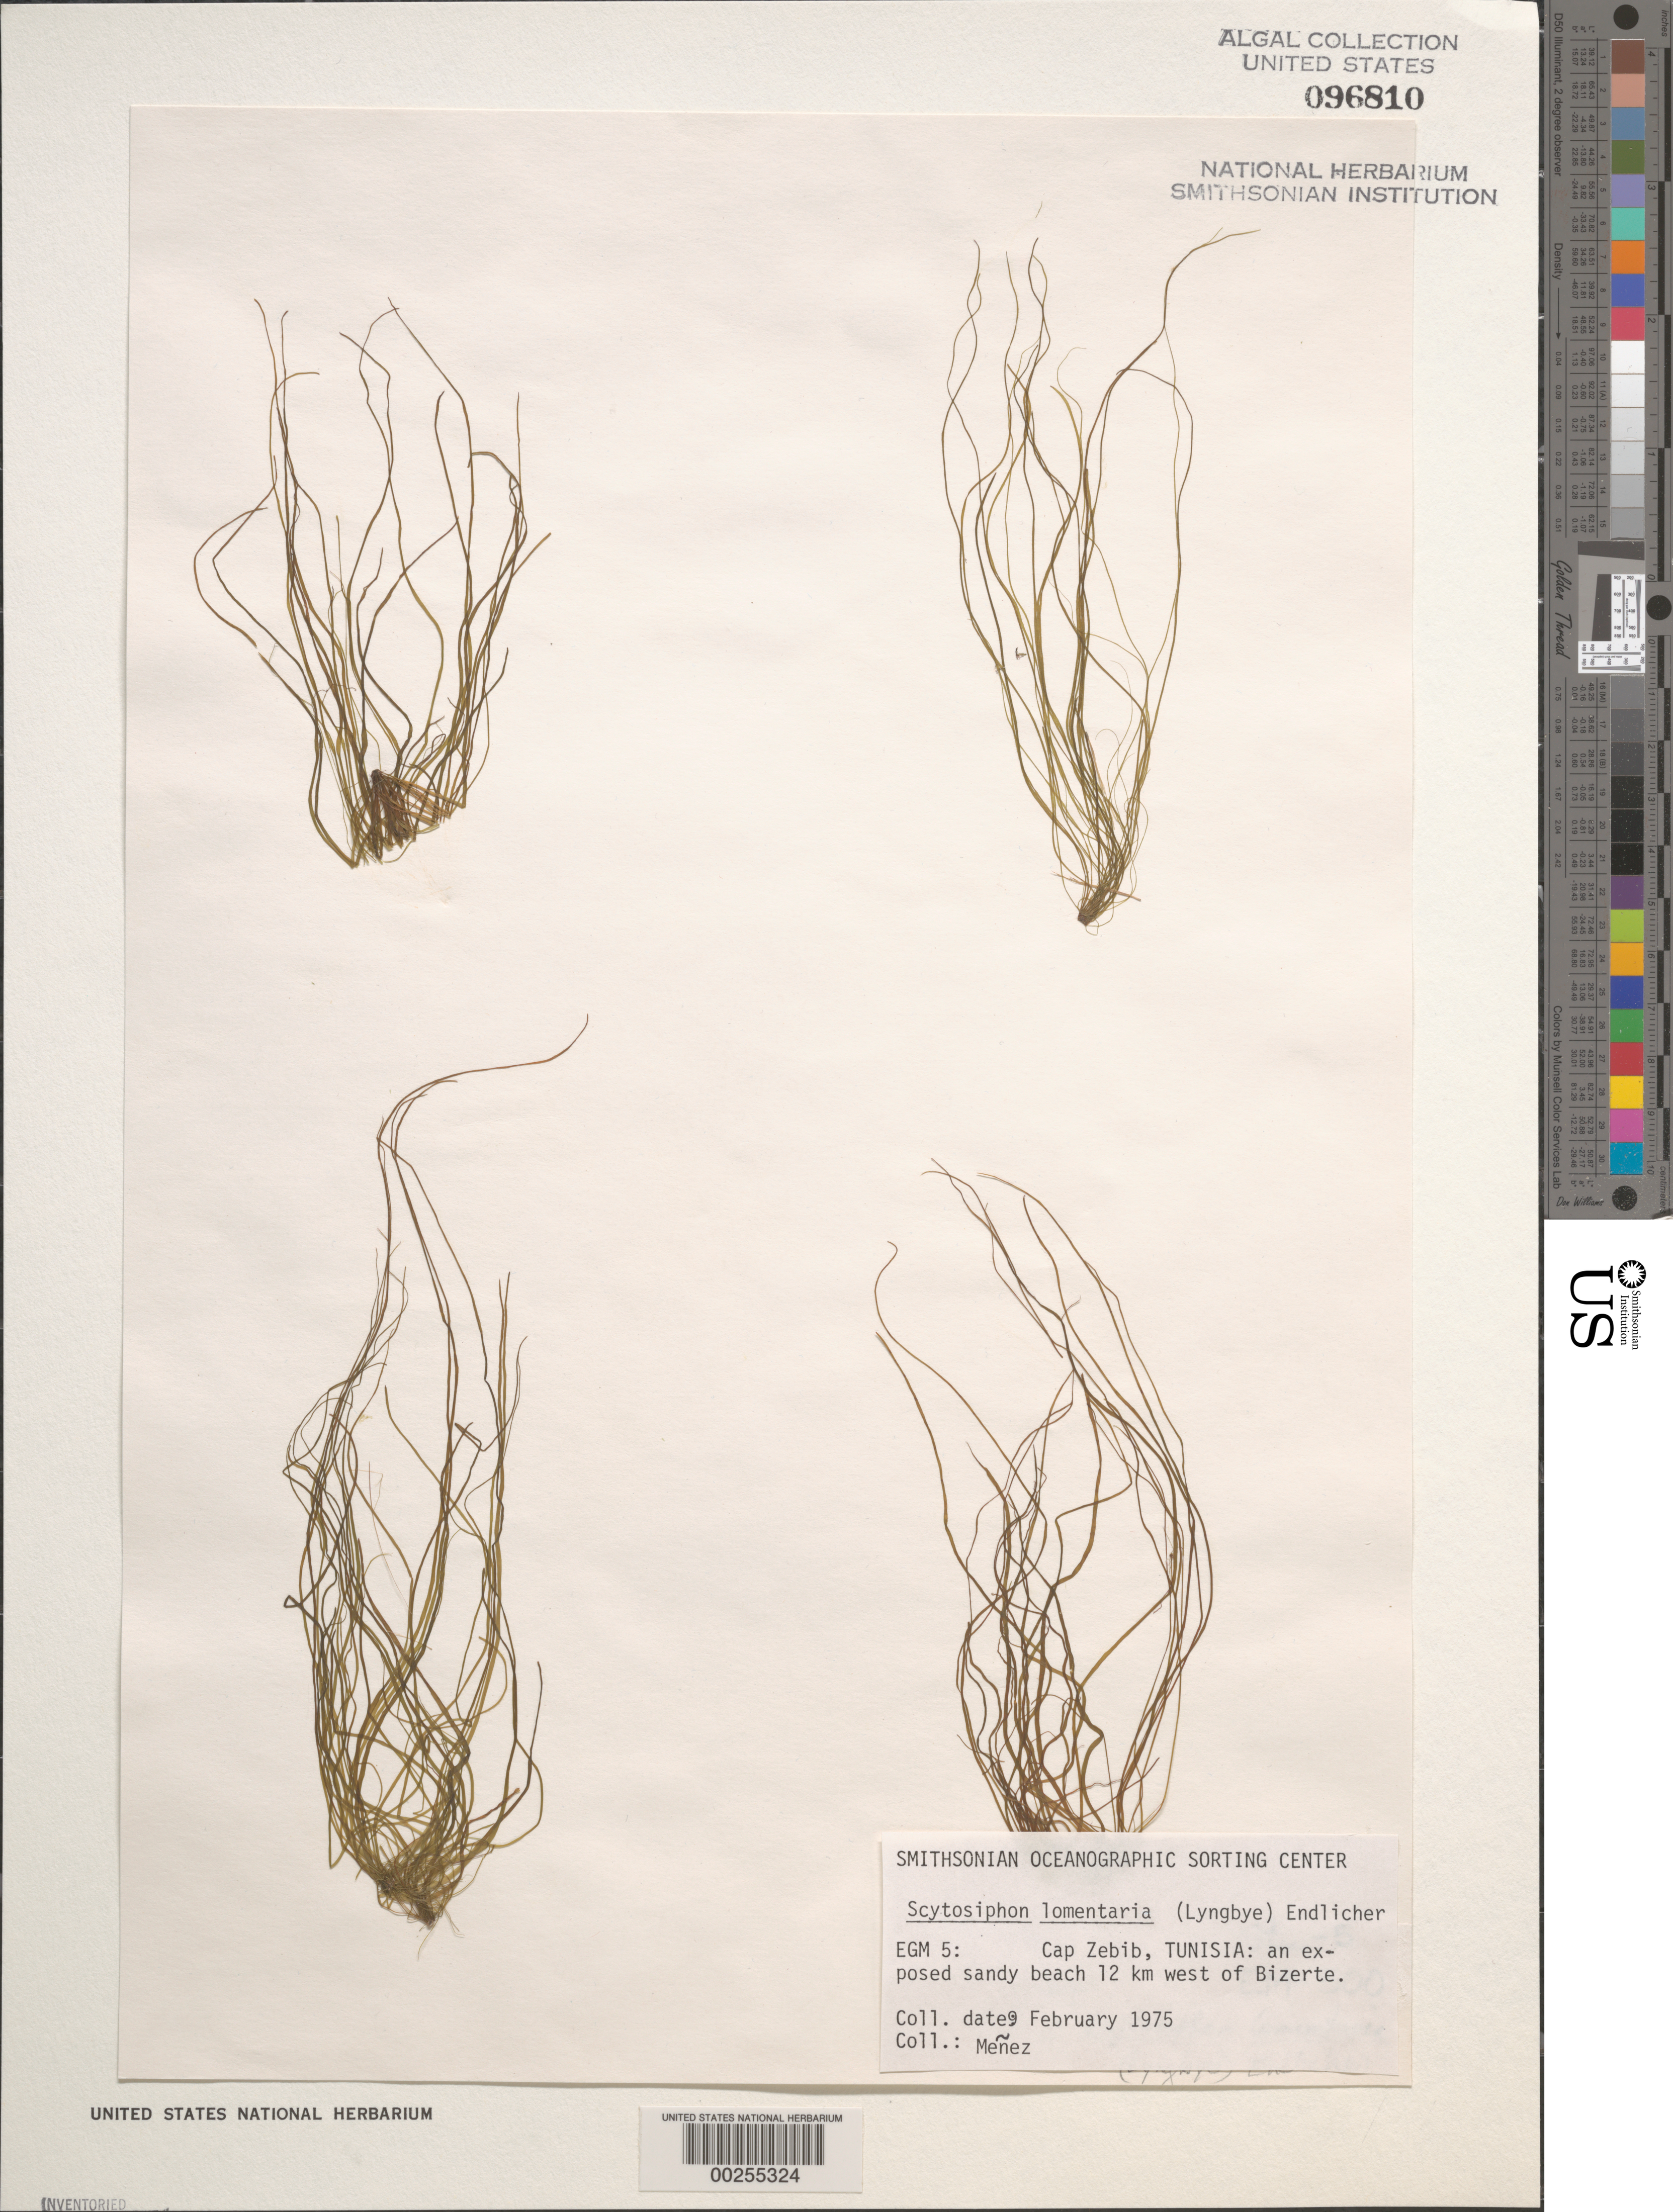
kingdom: Chromista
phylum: Ochrophyta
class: Phaeophyceae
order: Scytosiphonales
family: Scytosiphonaceae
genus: Scytosiphon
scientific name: Scytosiphon lomentaria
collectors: Meñez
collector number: EGM 5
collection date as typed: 09 Feb 1975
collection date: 1975-02-09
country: Tunisia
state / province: Bizerte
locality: Cap Zebib 12 km west of Bizerte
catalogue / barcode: US 96810